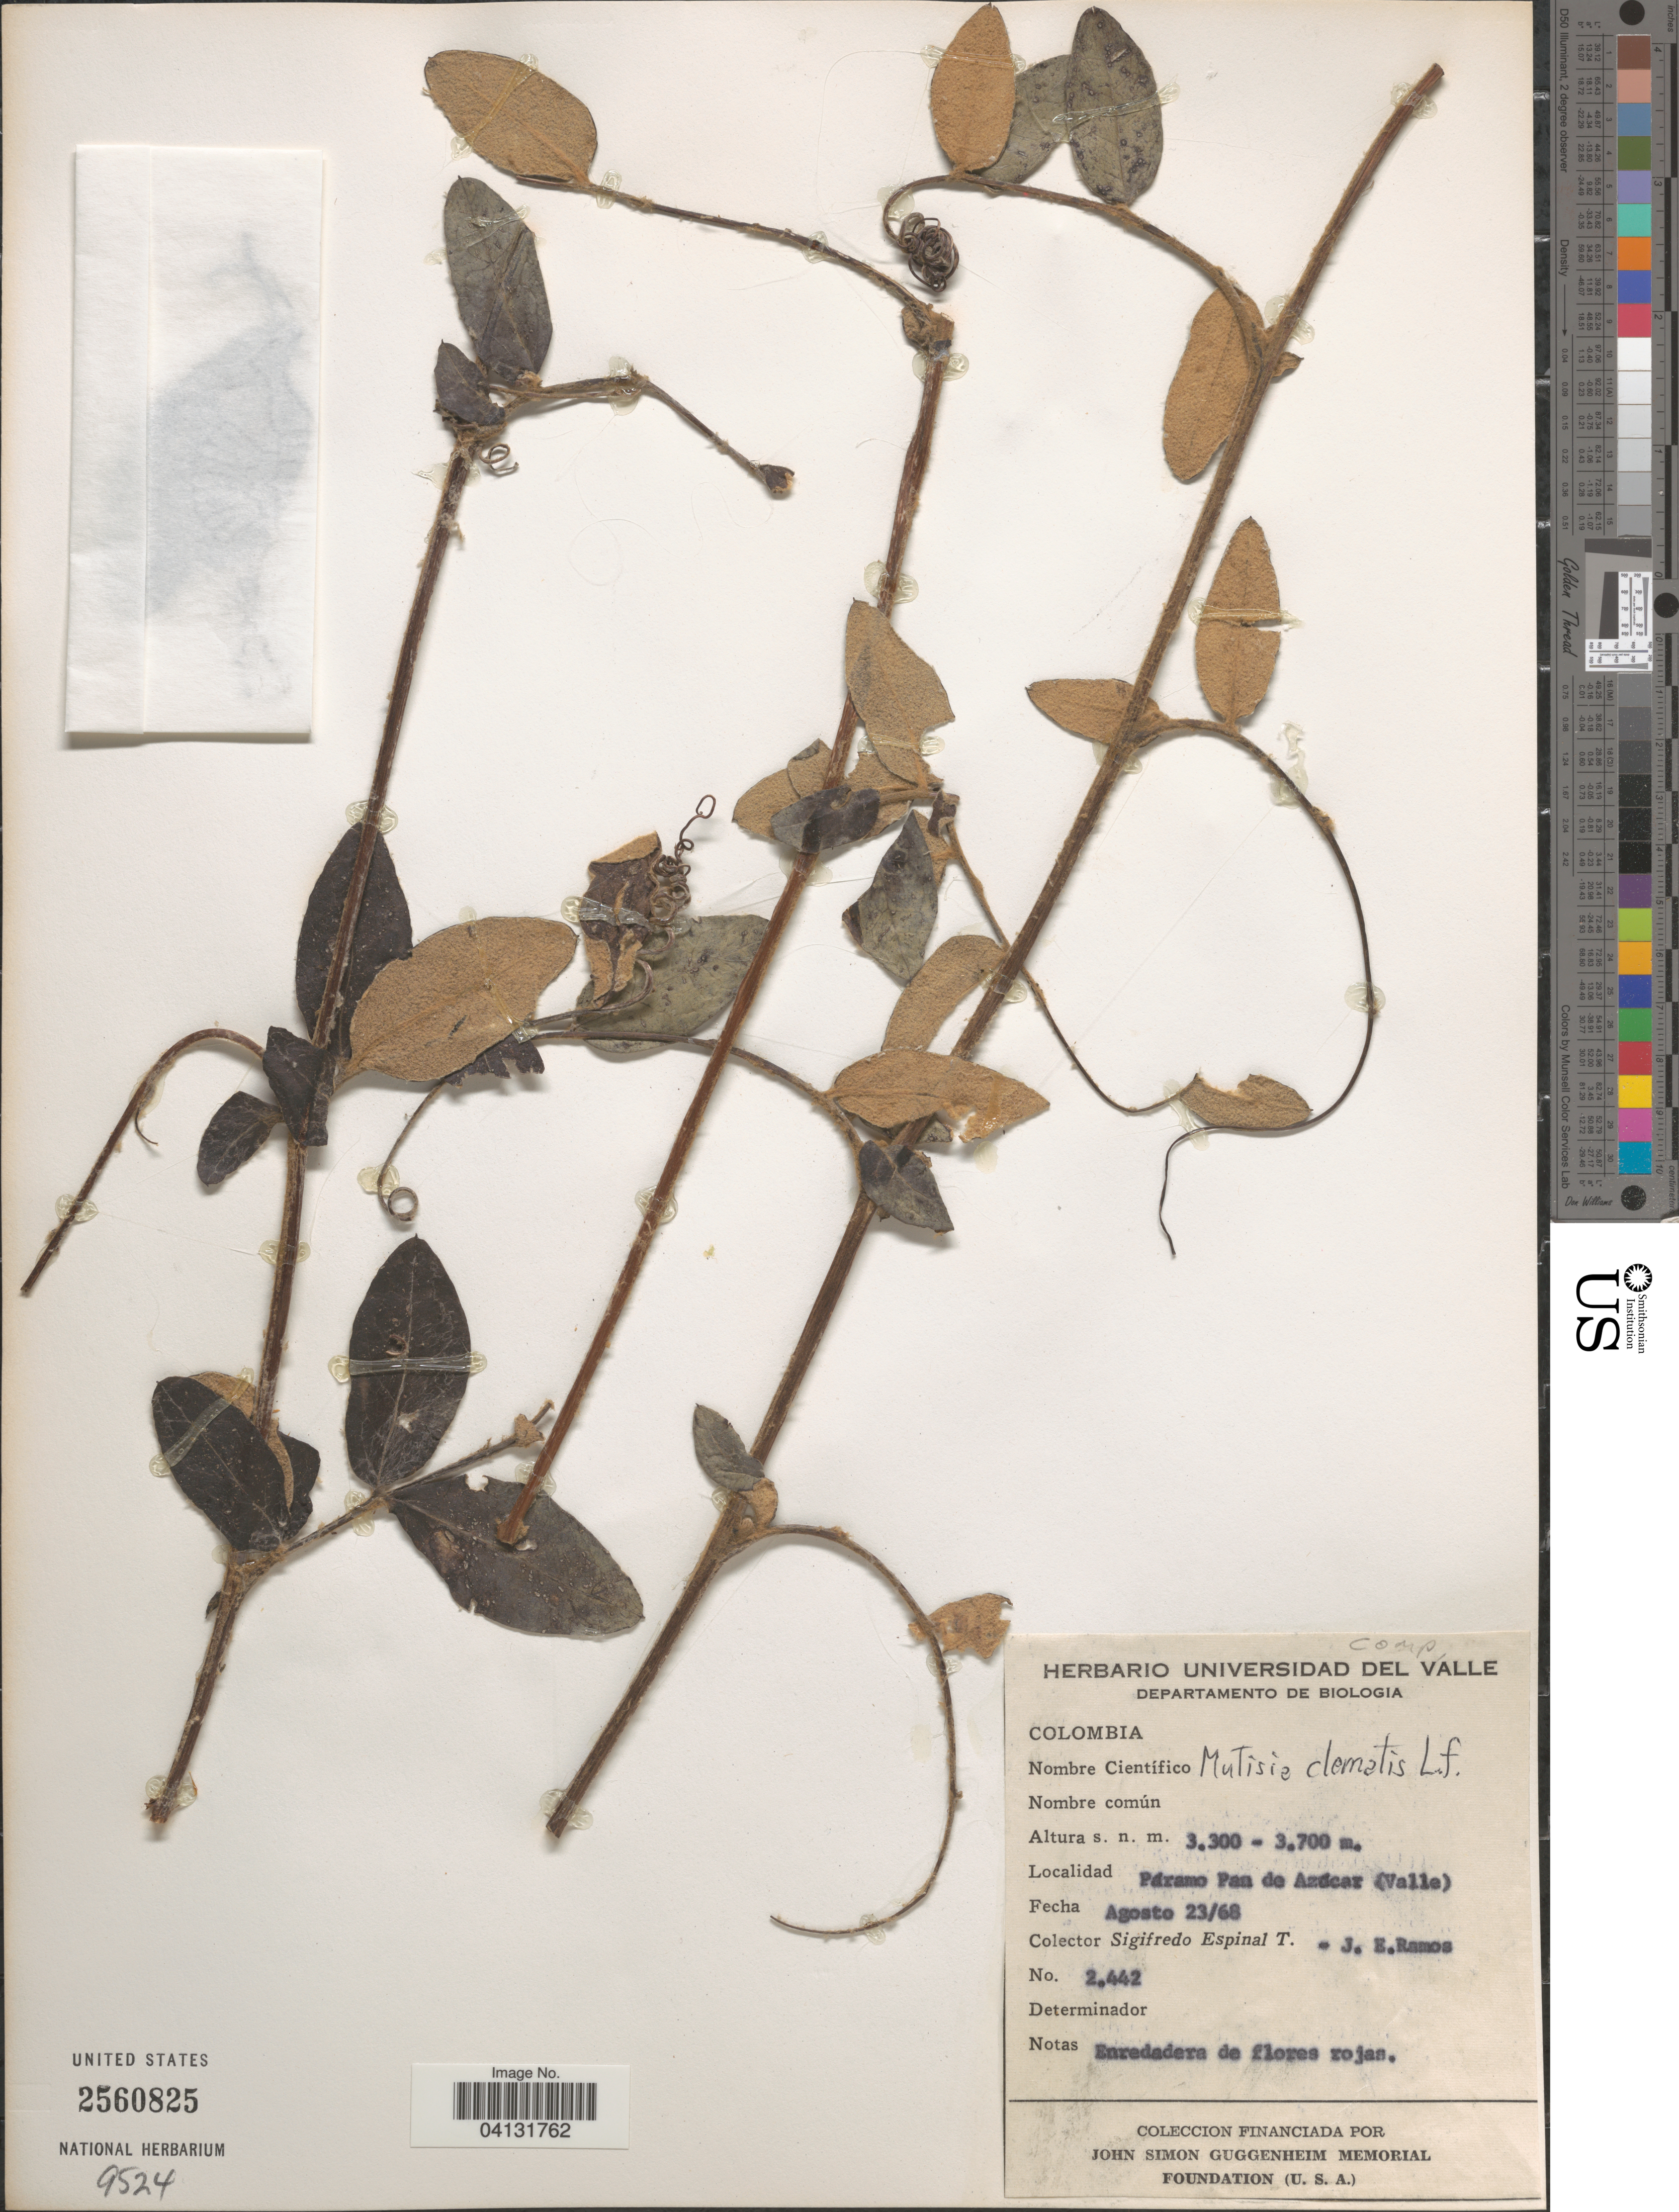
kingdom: Plantae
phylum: Tracheophyta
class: Magnoliopsida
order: Asterales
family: Asteraceae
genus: Mutisia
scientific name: Mutisia clematis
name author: L. f.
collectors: S. Espinal & J. E. Ramos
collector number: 2442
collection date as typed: Transcribed d/m/y: 23/8/68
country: Colombia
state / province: Valle del Cauca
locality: Páramo Pan de Azúcar (Valle).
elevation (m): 3300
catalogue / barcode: US 2560825